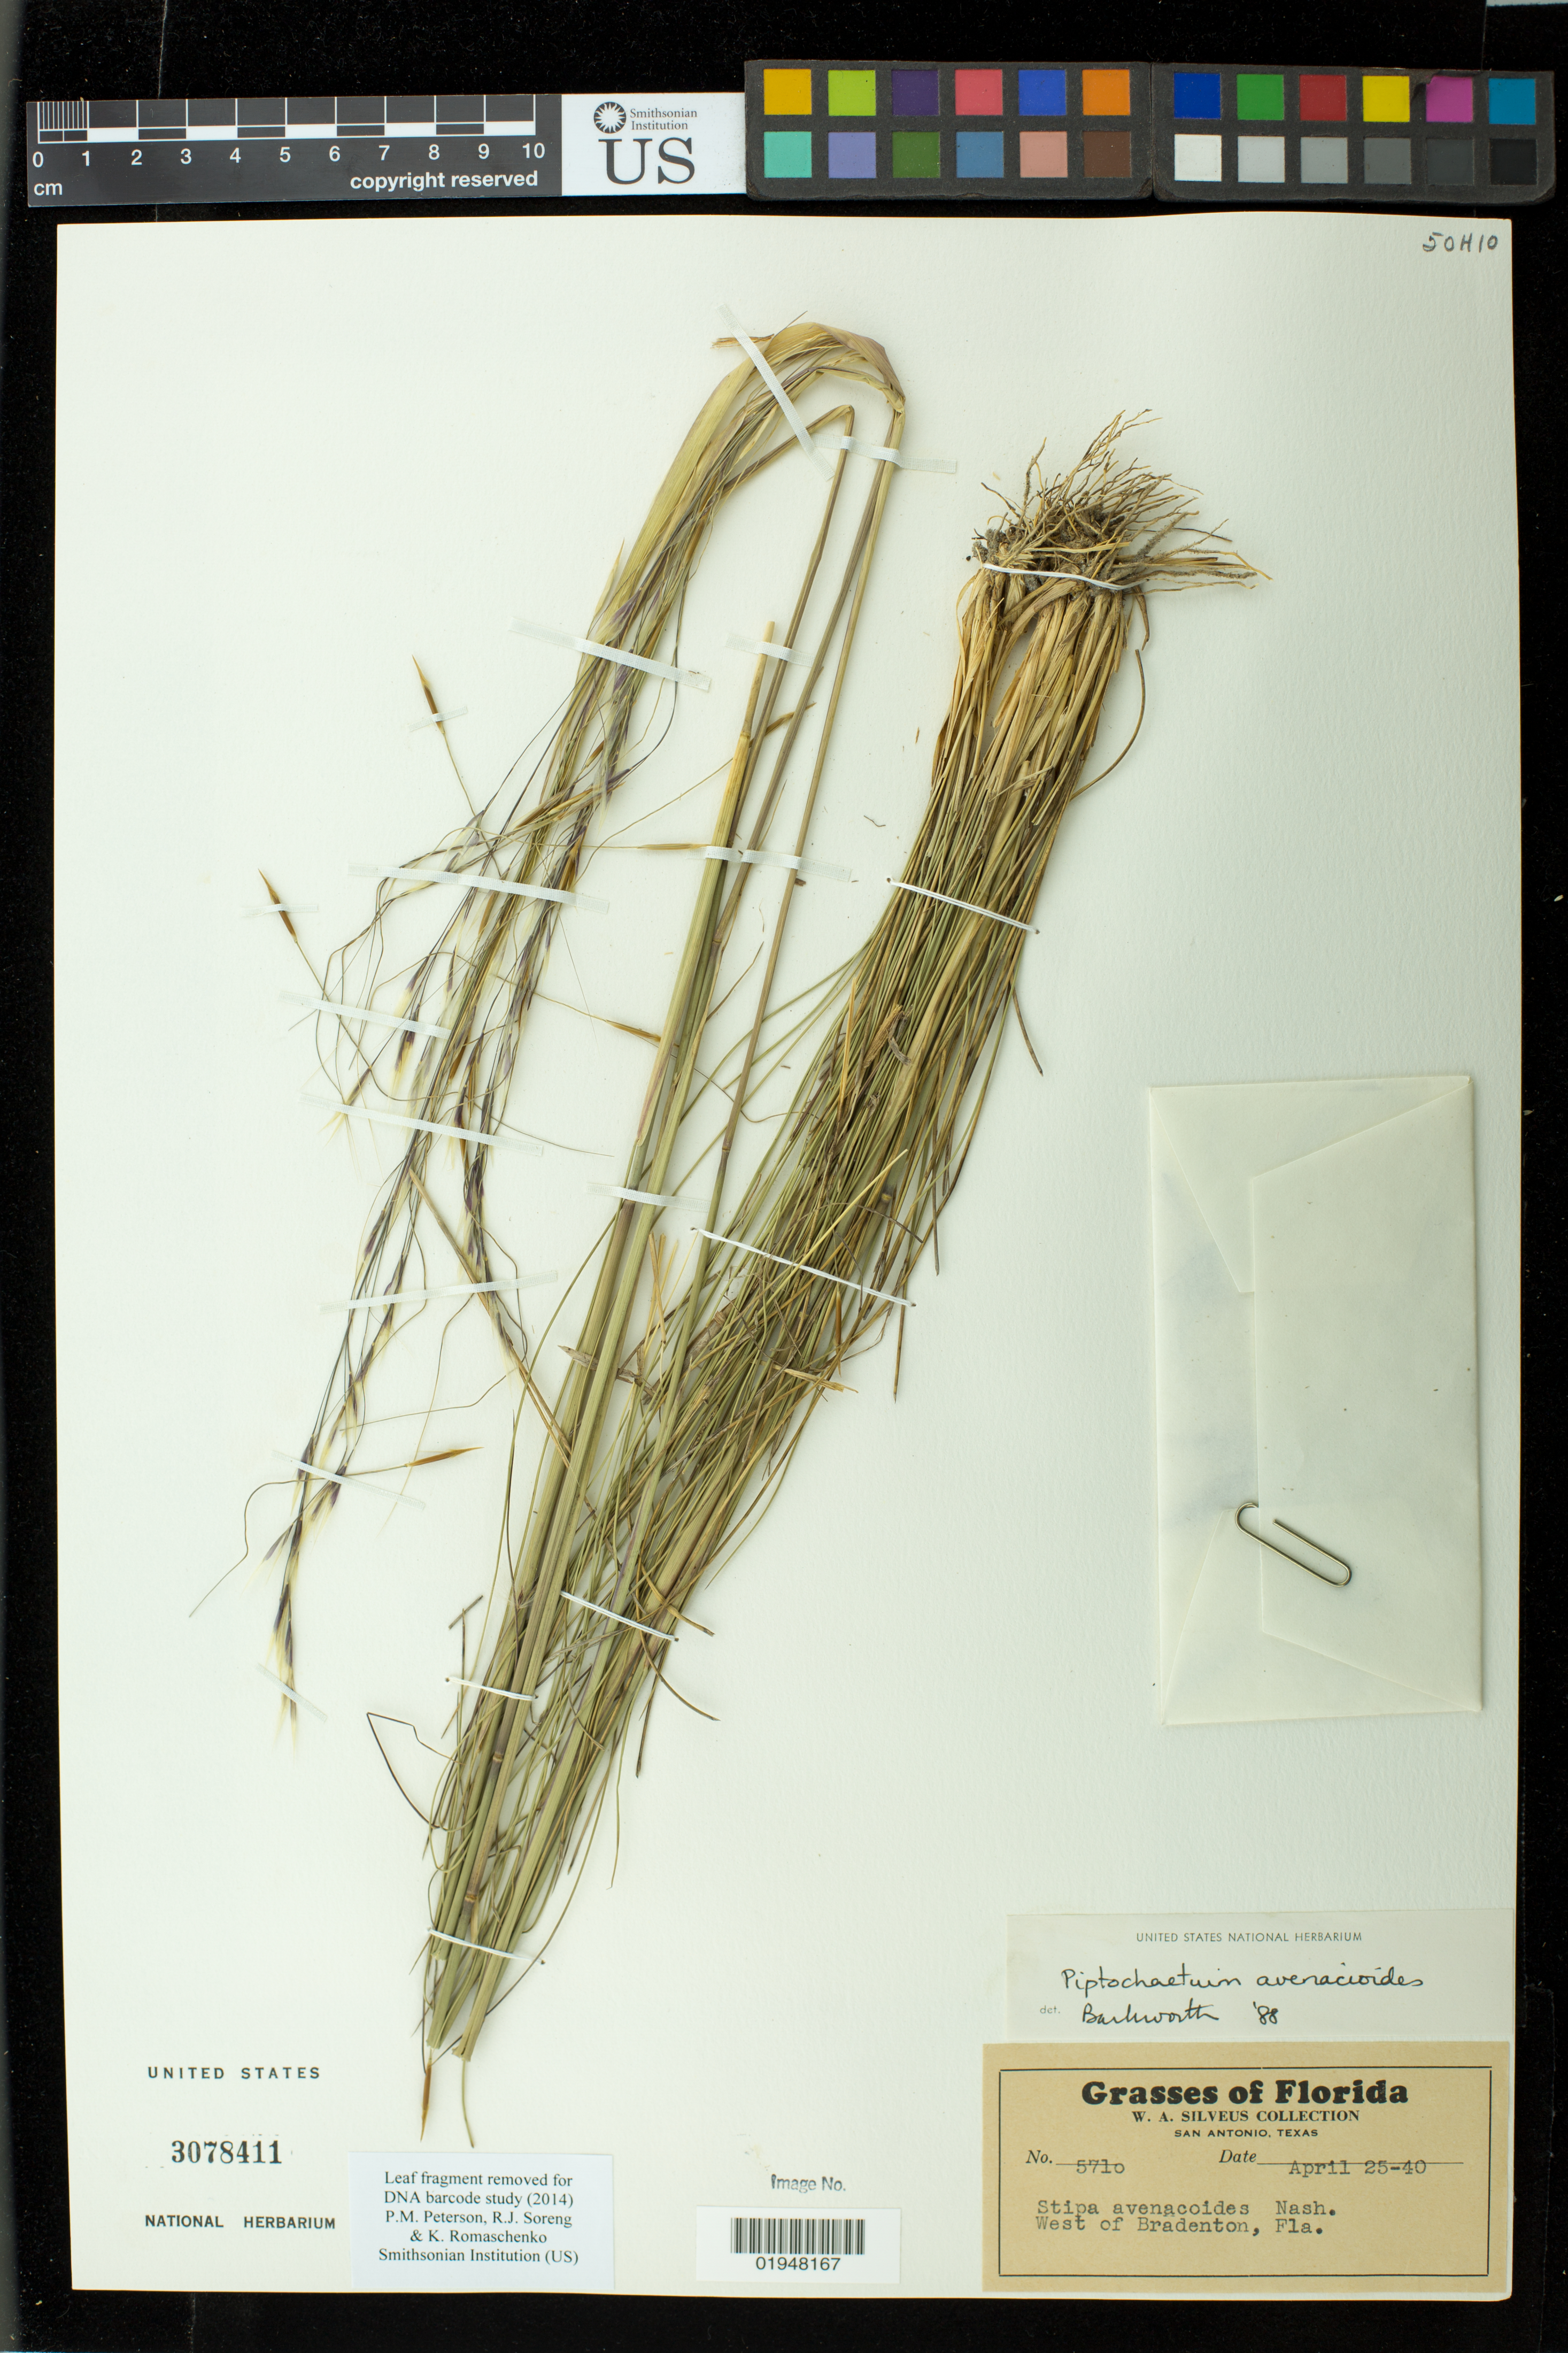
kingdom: Plantae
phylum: Tracheophyta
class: Liliopsida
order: Poales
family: Poaceae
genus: Piptochaetium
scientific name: Piptochaetium avenacioides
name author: (Nash) Valencia & Costas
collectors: W. Silveus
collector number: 5710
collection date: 1940-04-25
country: United States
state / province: Florida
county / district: Manatee County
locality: West of Bradenton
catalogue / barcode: US 3078411